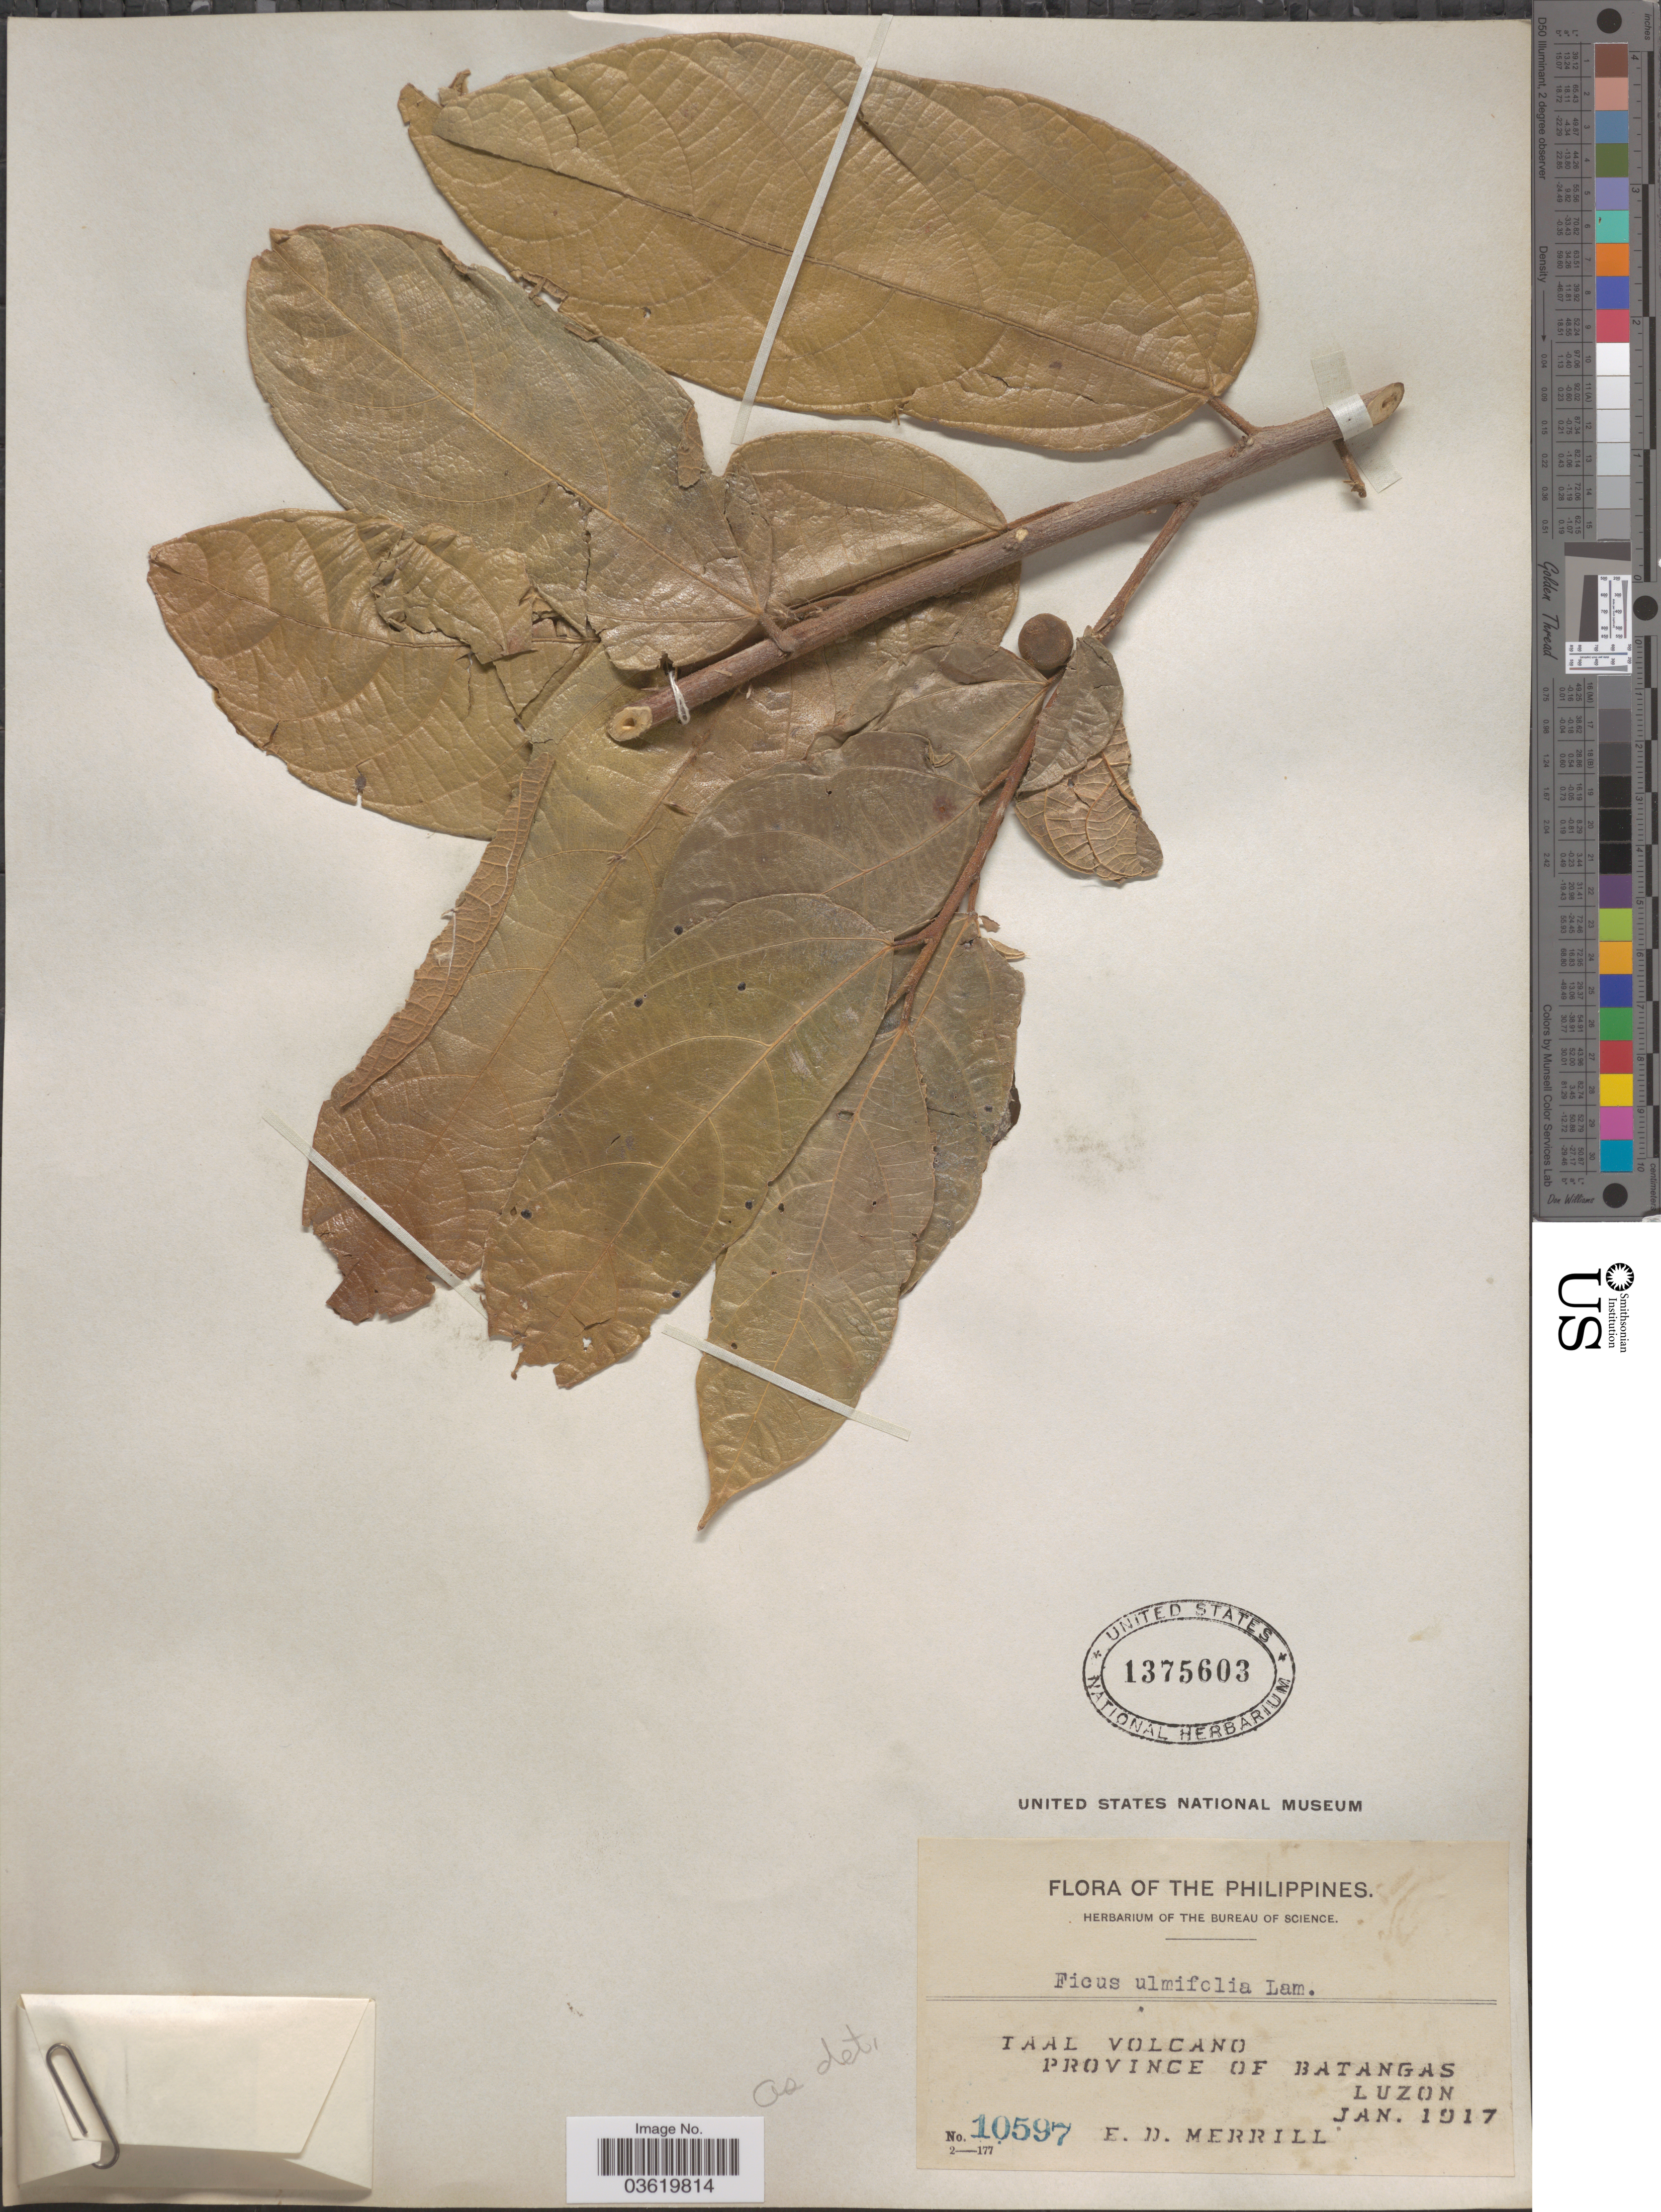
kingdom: Plantae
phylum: Tracheophyta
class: Magnoliopsida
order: Rosales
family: Moraceae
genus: Ficus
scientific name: Ficus ulmifolia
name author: Lam.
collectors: E. D. Merrill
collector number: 10597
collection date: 1917-01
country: Philippines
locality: Taal Volcano. Province of Batangas. Luzon.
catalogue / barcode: US 1375603